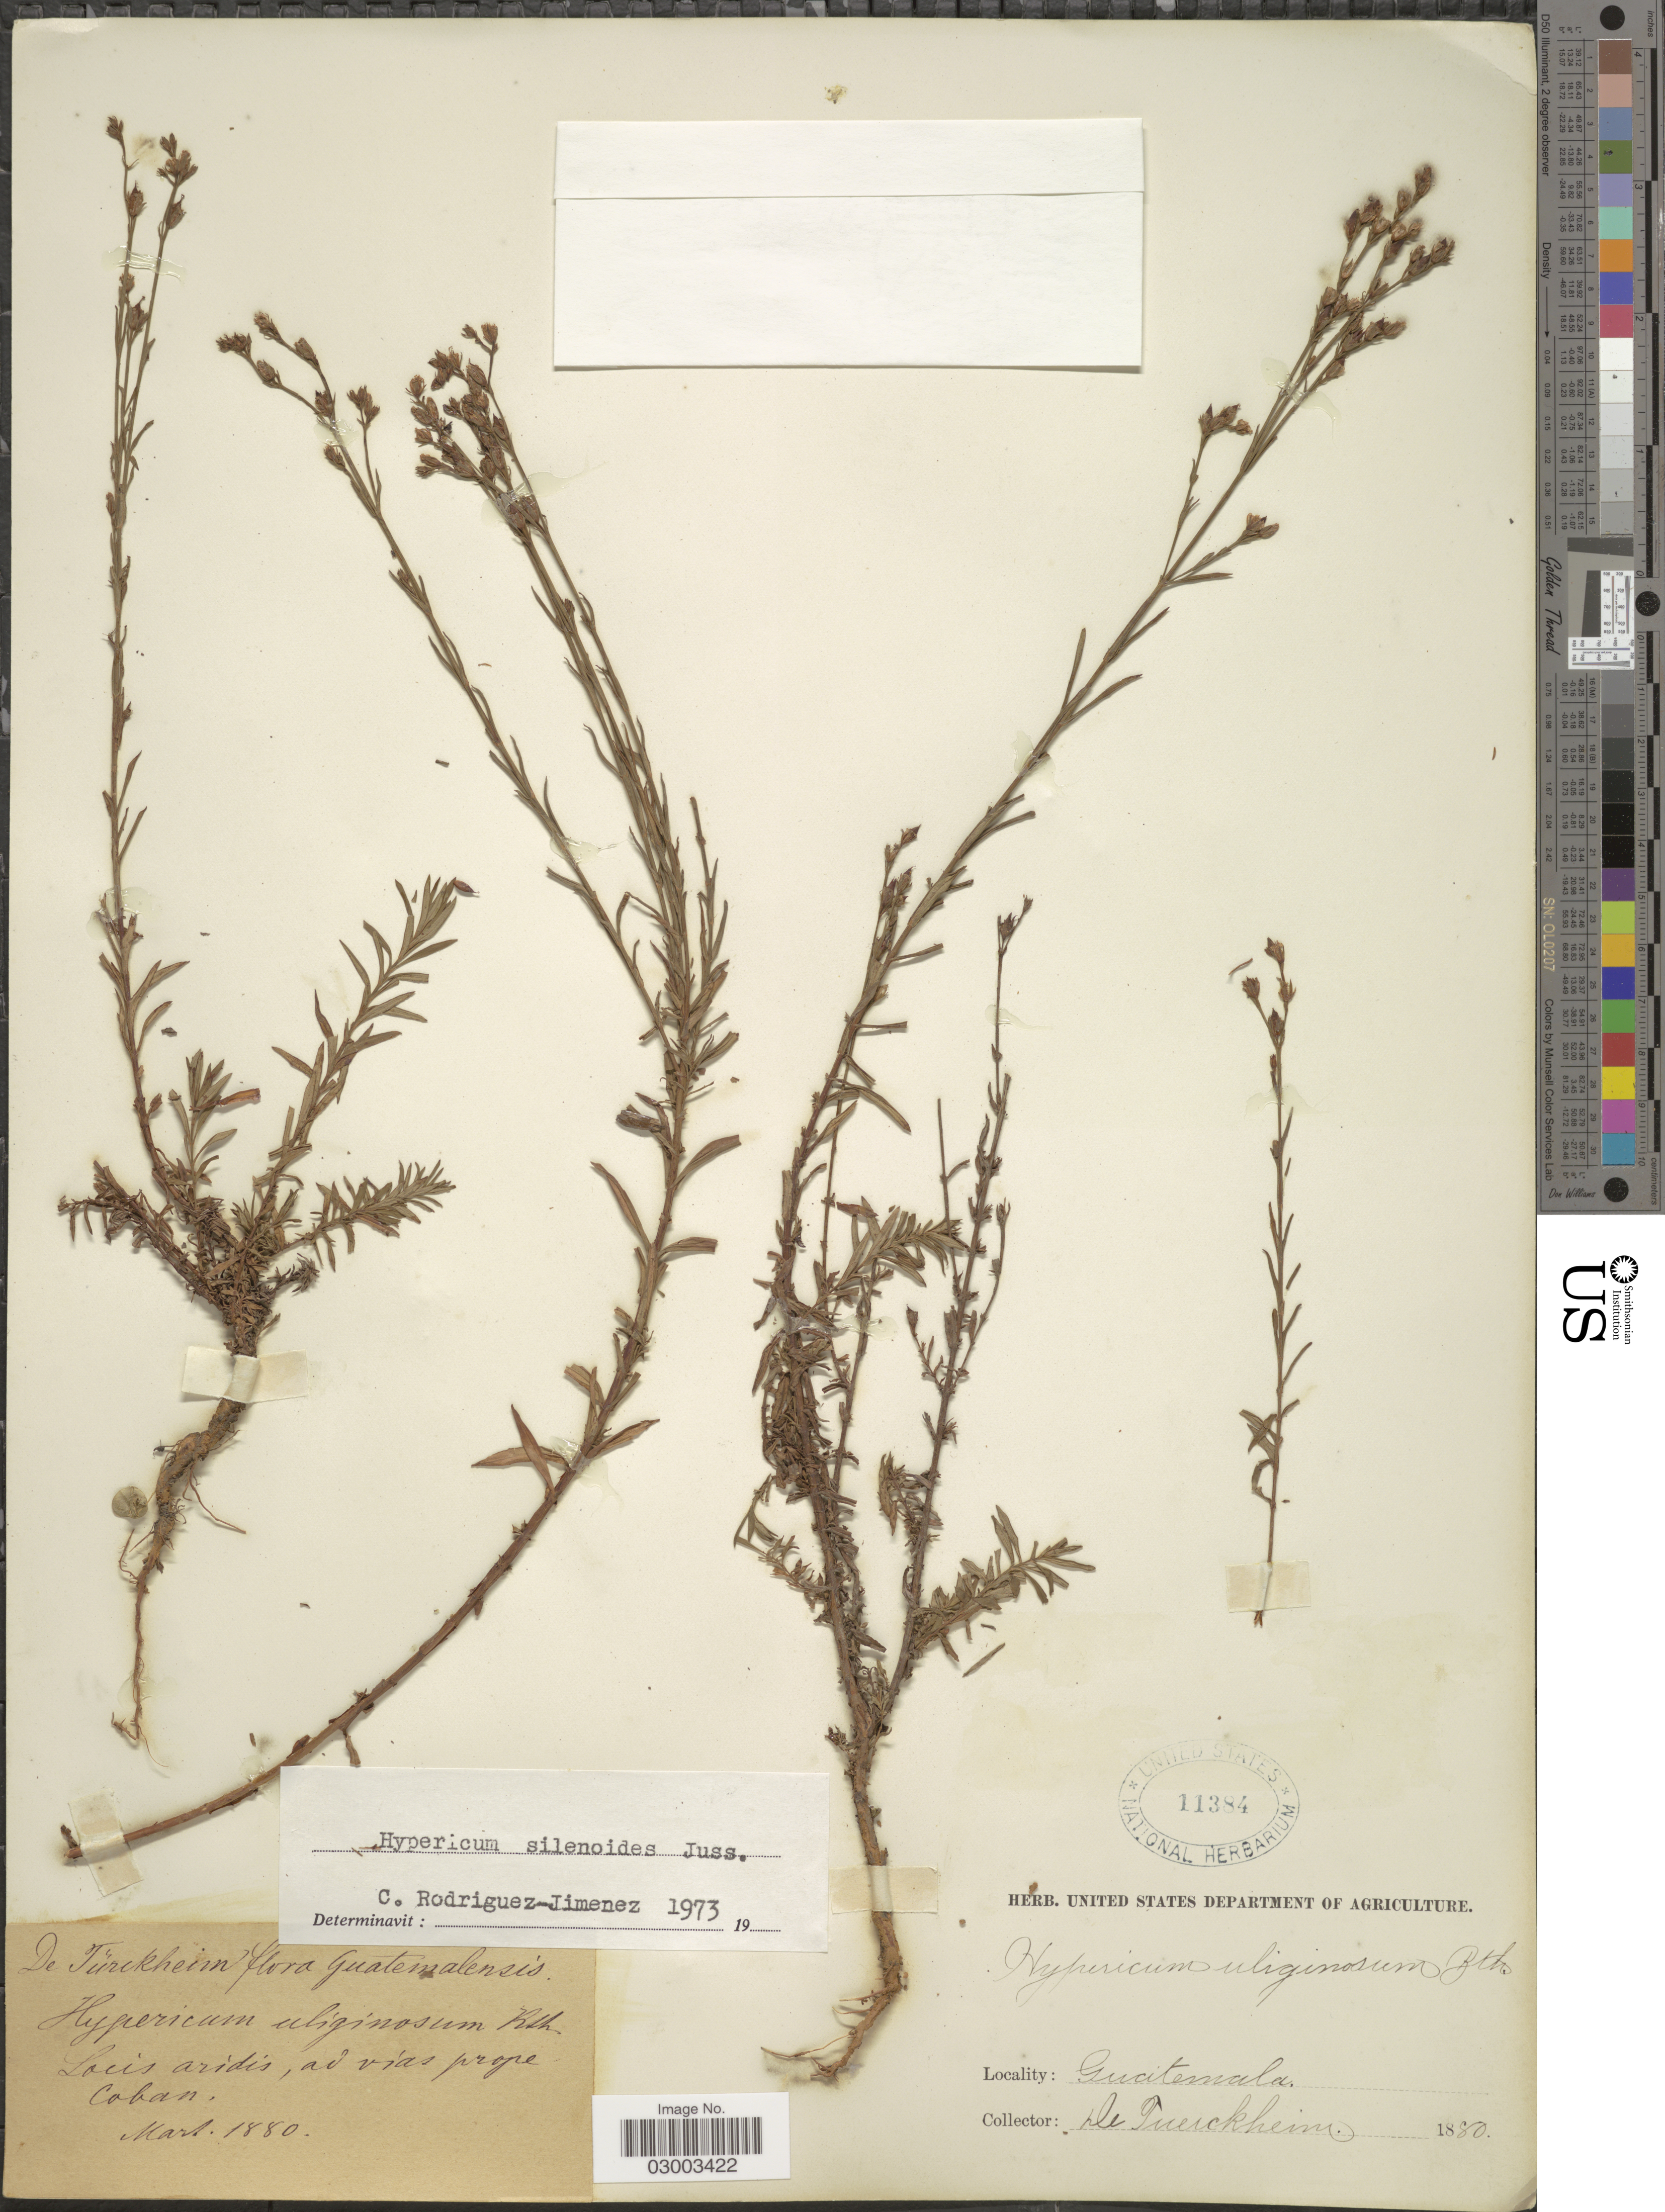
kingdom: Plantae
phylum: Tracheophyta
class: Magnoliopsida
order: Malpighiales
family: Hypericaceae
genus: Hypericum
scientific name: Hypericum silenoides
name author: Juss.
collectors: -. De Türckheim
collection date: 1880-03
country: Guatemala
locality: Locis aridis, ad vías prope Coban.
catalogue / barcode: US 11384